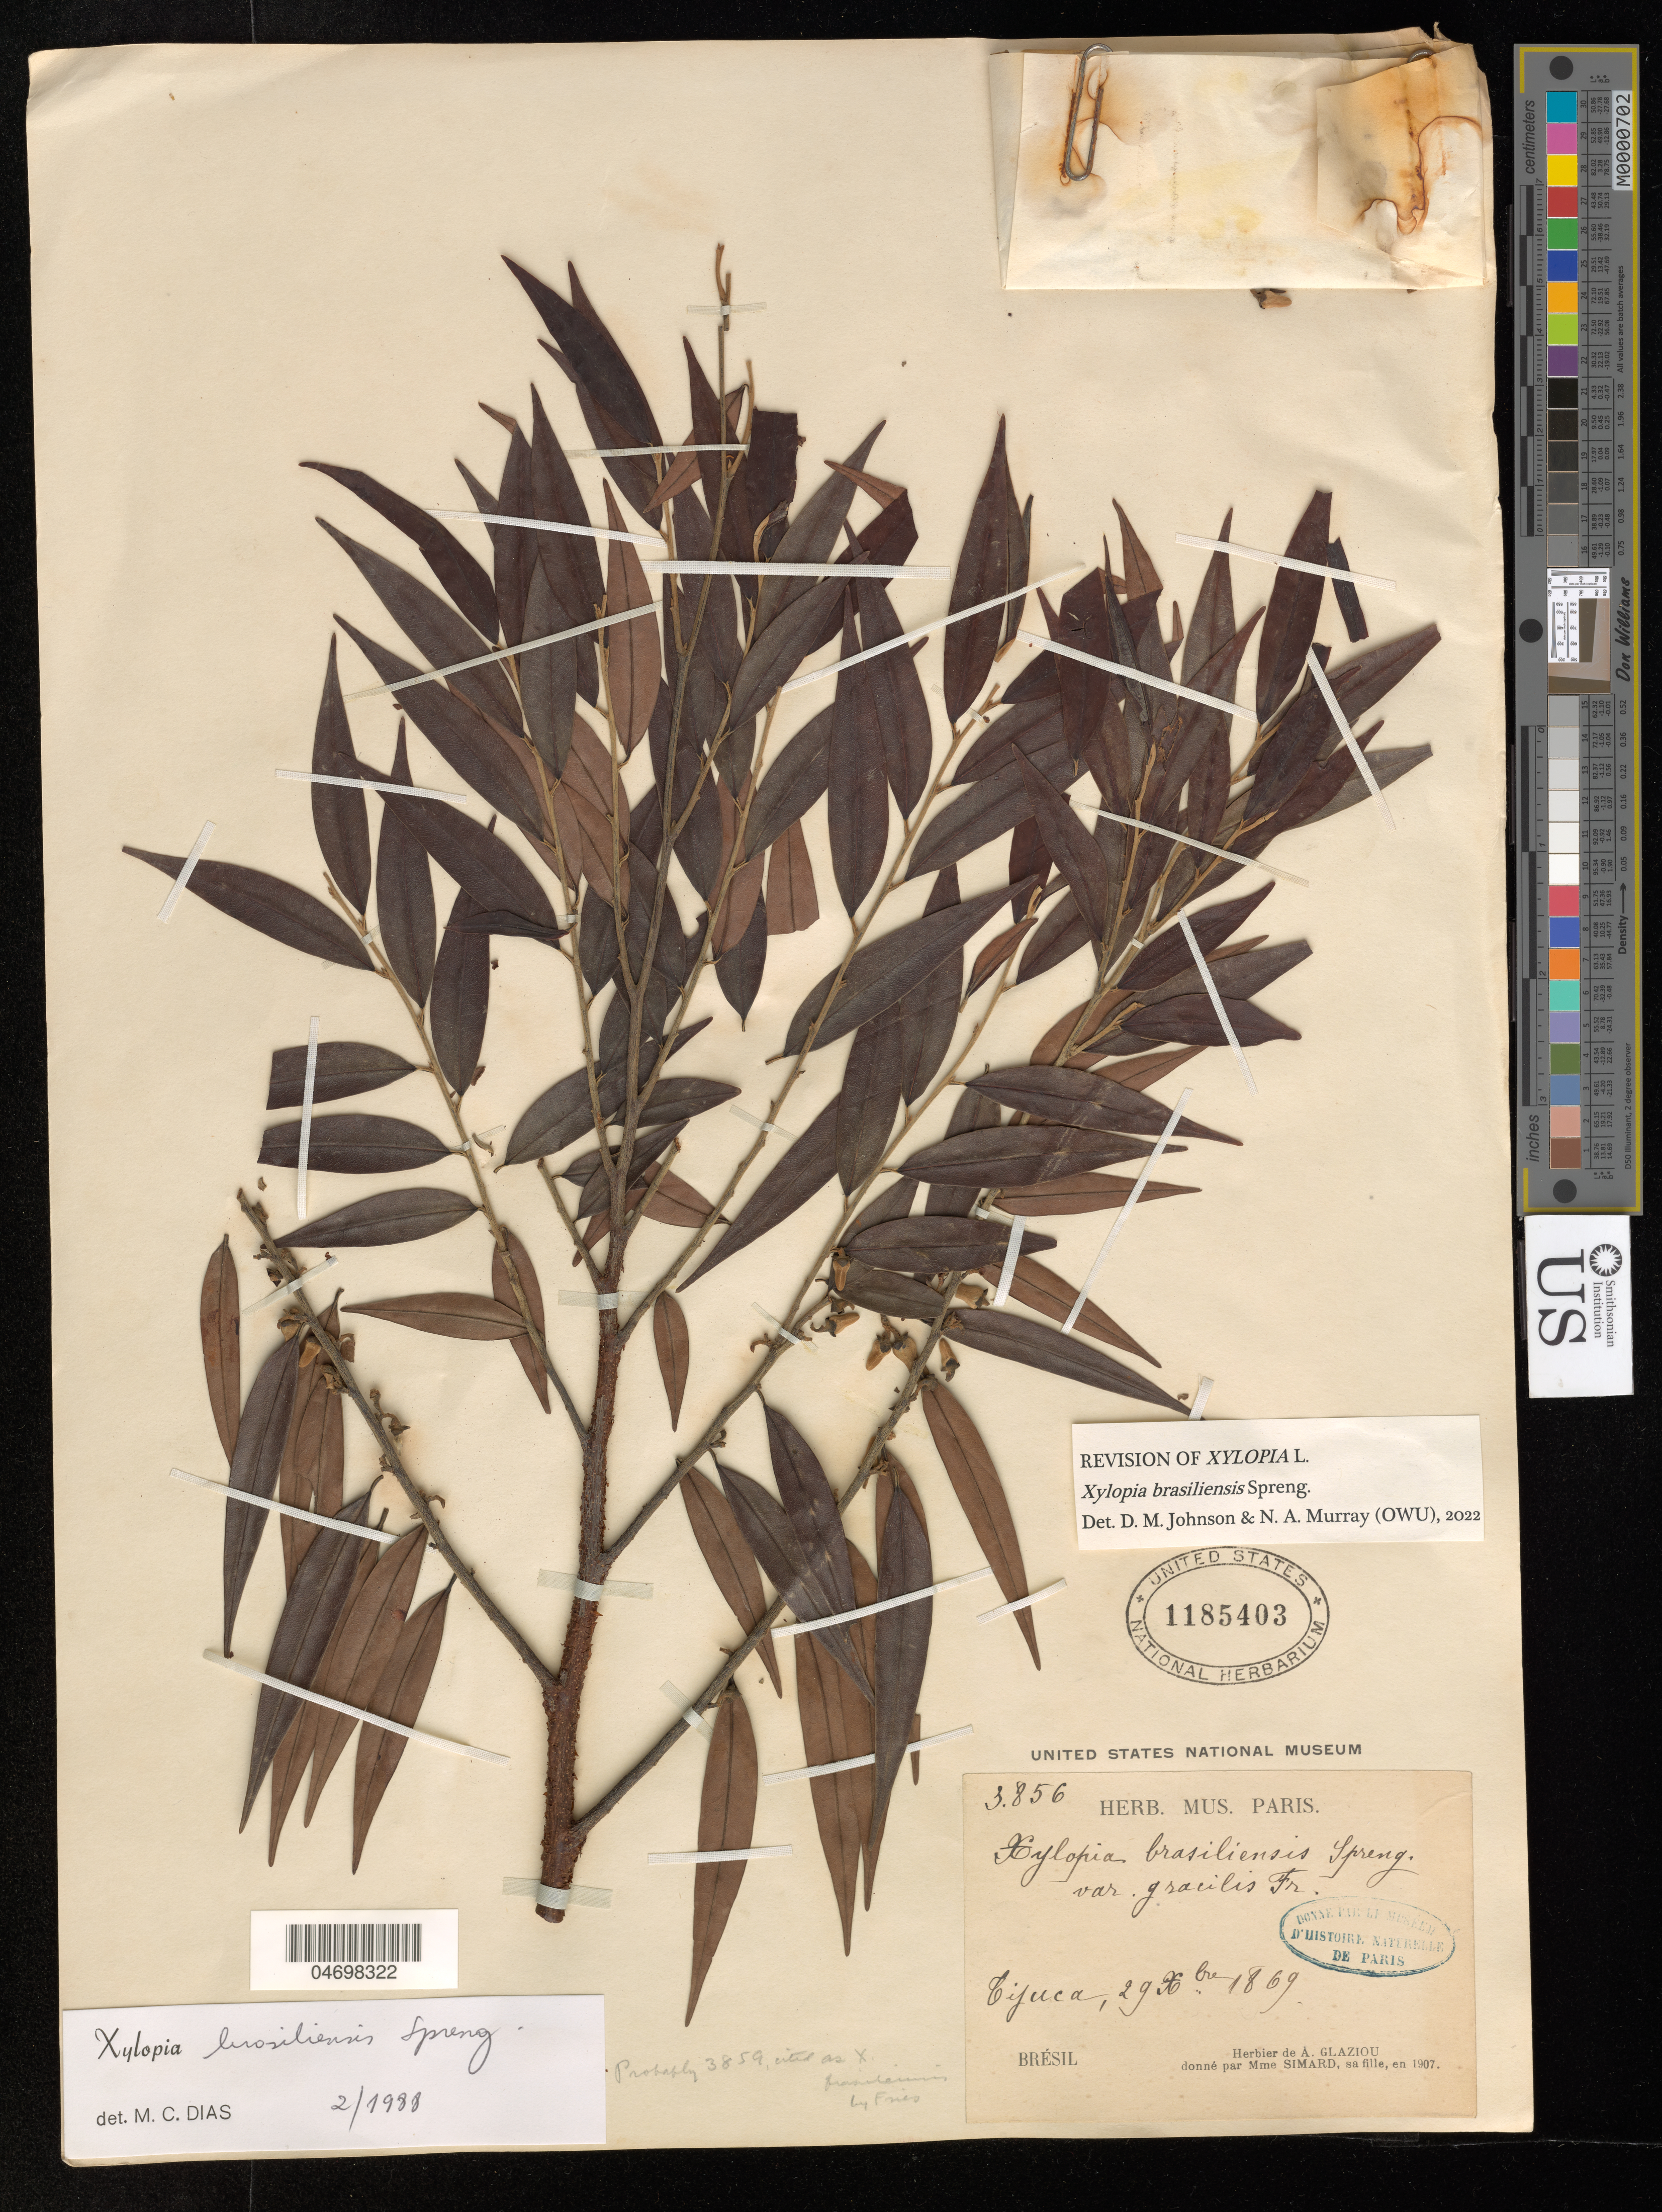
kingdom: Plantae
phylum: Tracheophyta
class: Magnoliopsida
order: Magnoliales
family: Annonaceae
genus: Xylopia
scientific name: Xylopia brasiliensis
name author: Spreng.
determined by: Johnson, D. M.; Murray, N. A.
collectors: A. F. M. Glaziou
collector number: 3856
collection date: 1869-12-29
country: Brazil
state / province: Rio de Janeiro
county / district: Rio de Janeiro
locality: Tijuca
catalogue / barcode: US 1185403